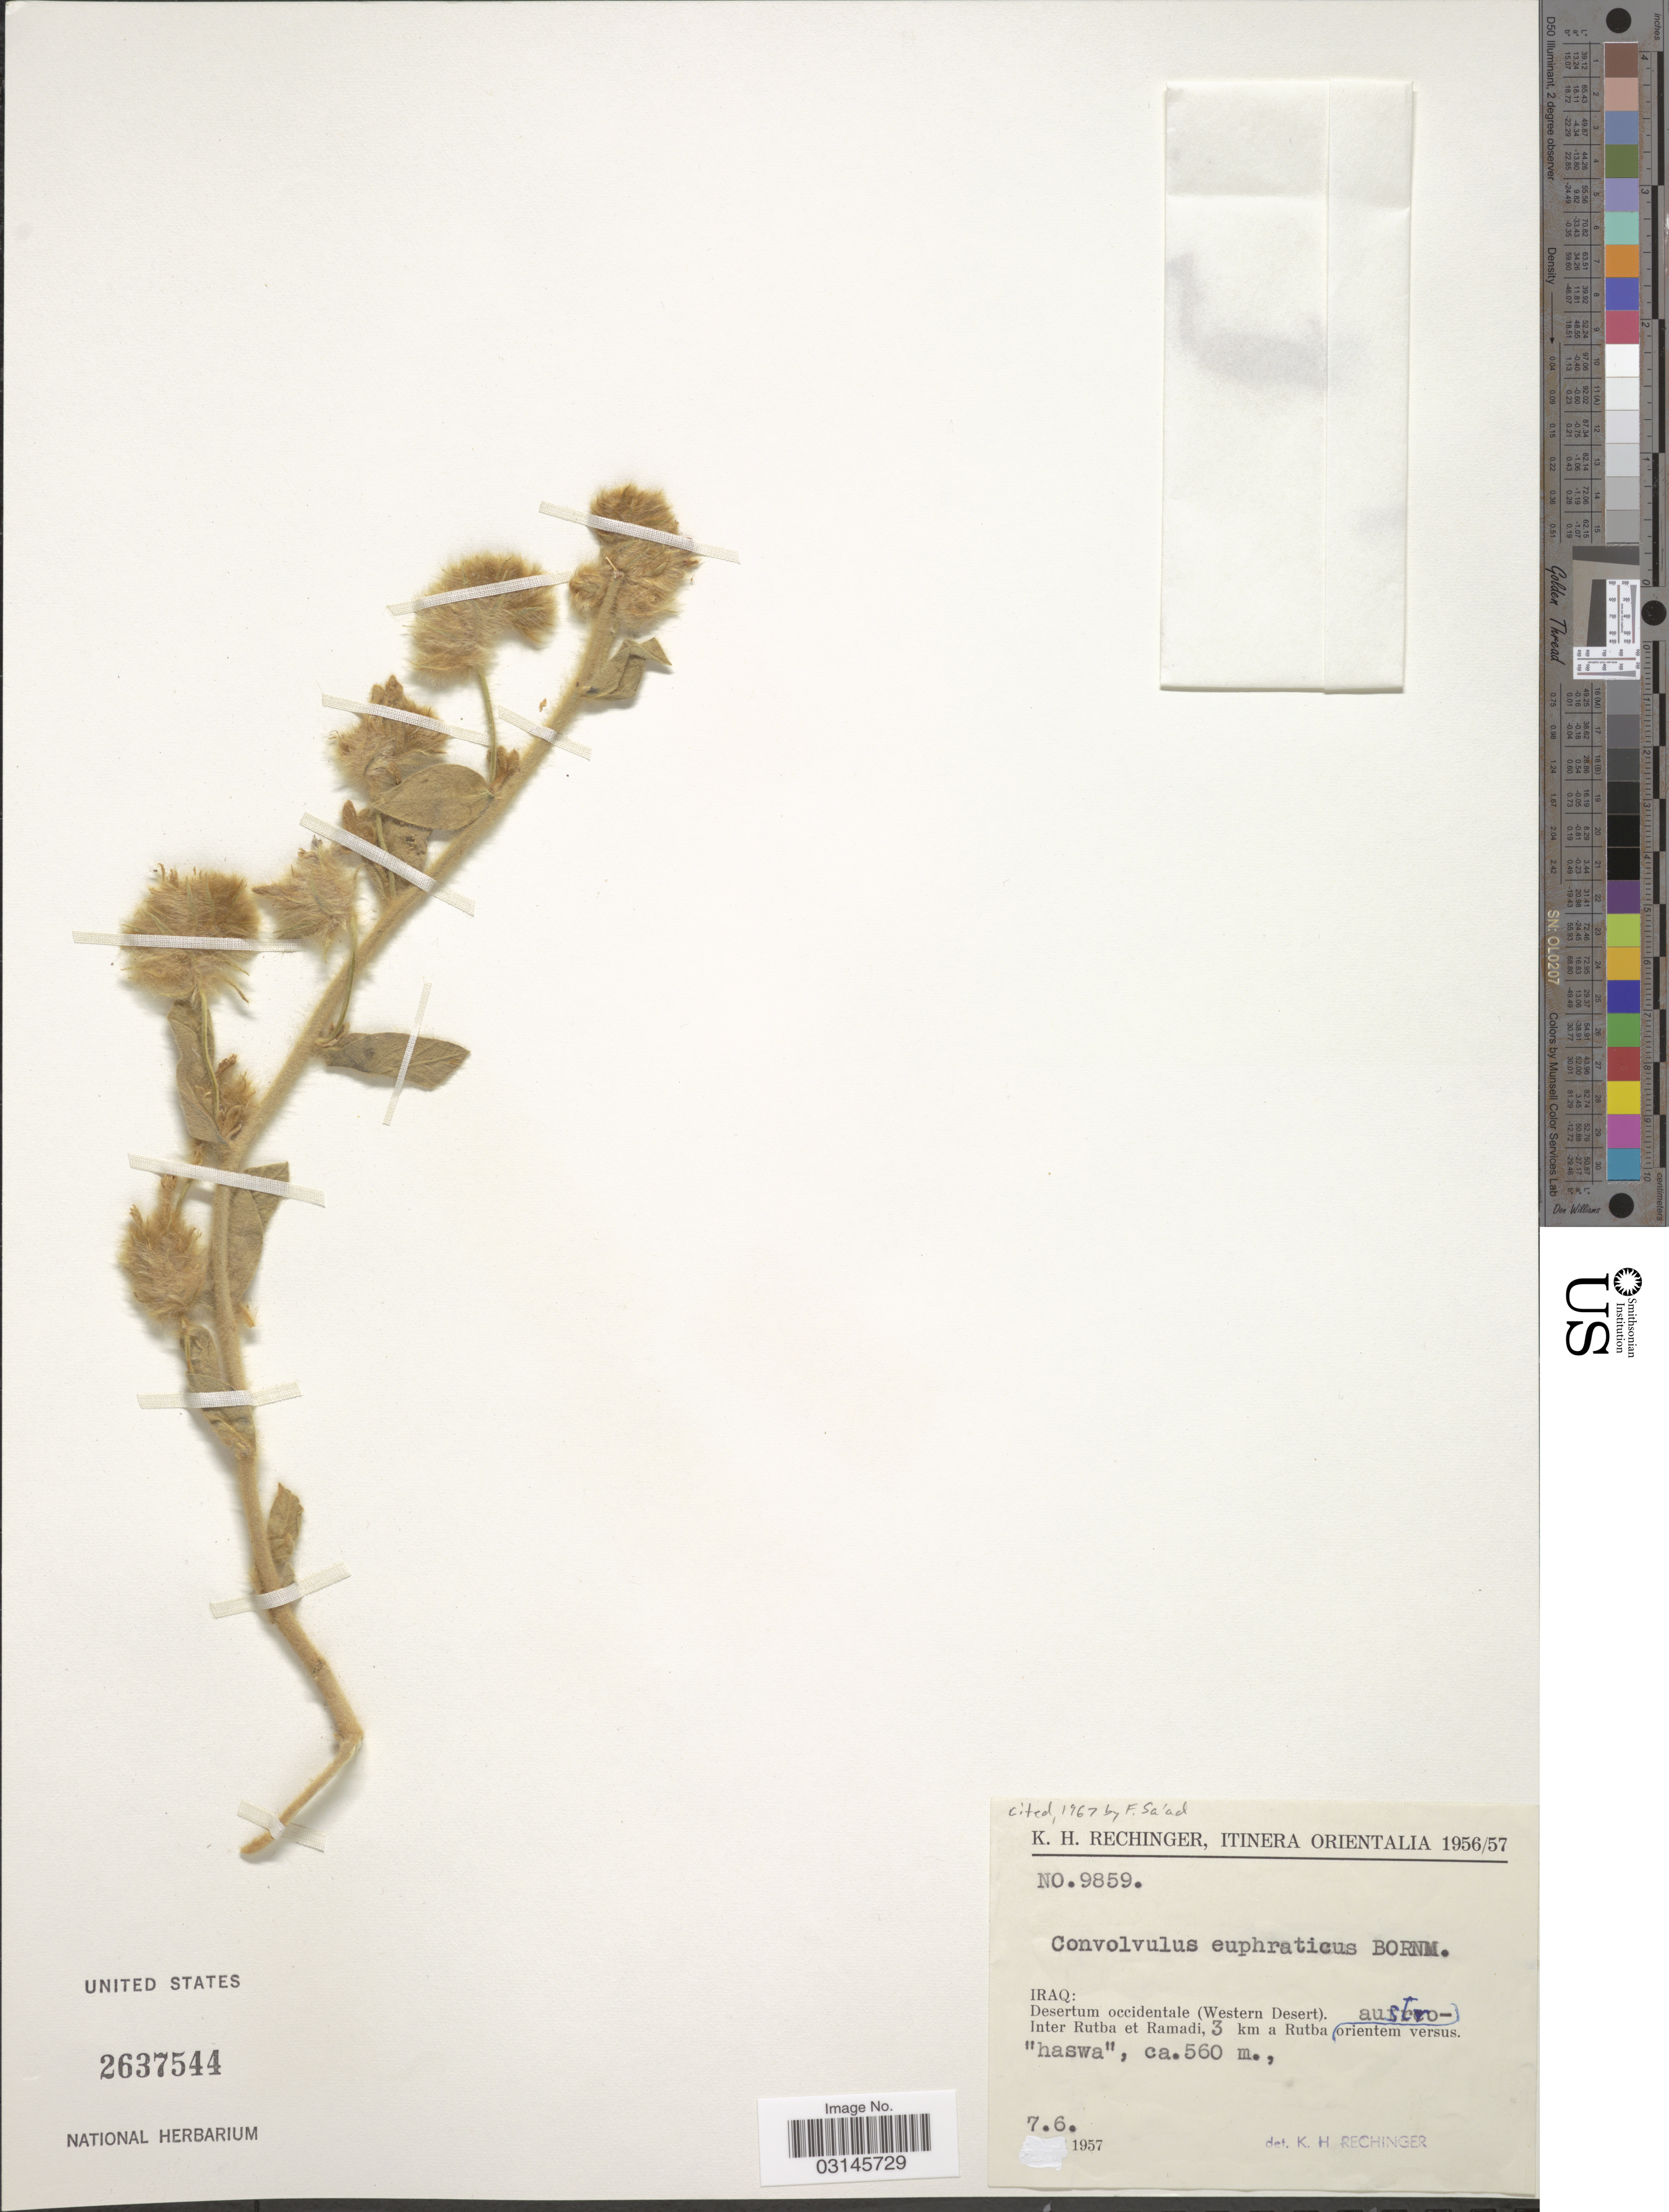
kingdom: Plantae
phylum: Tracheophyta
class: Magnoliopsida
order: Solanales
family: Convolvulaceae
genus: Convolvulus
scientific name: Convolvulus euphraticus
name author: Bornm.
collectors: K. H. Rechinger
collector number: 9859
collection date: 1957-06-07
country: Iraq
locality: Itinera Orientalia. Desertum occidentale (Western Desert). Inter Rutba et Ramadi, 3 km a Rutba austro-orientem versus.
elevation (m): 560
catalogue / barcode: US 2637544